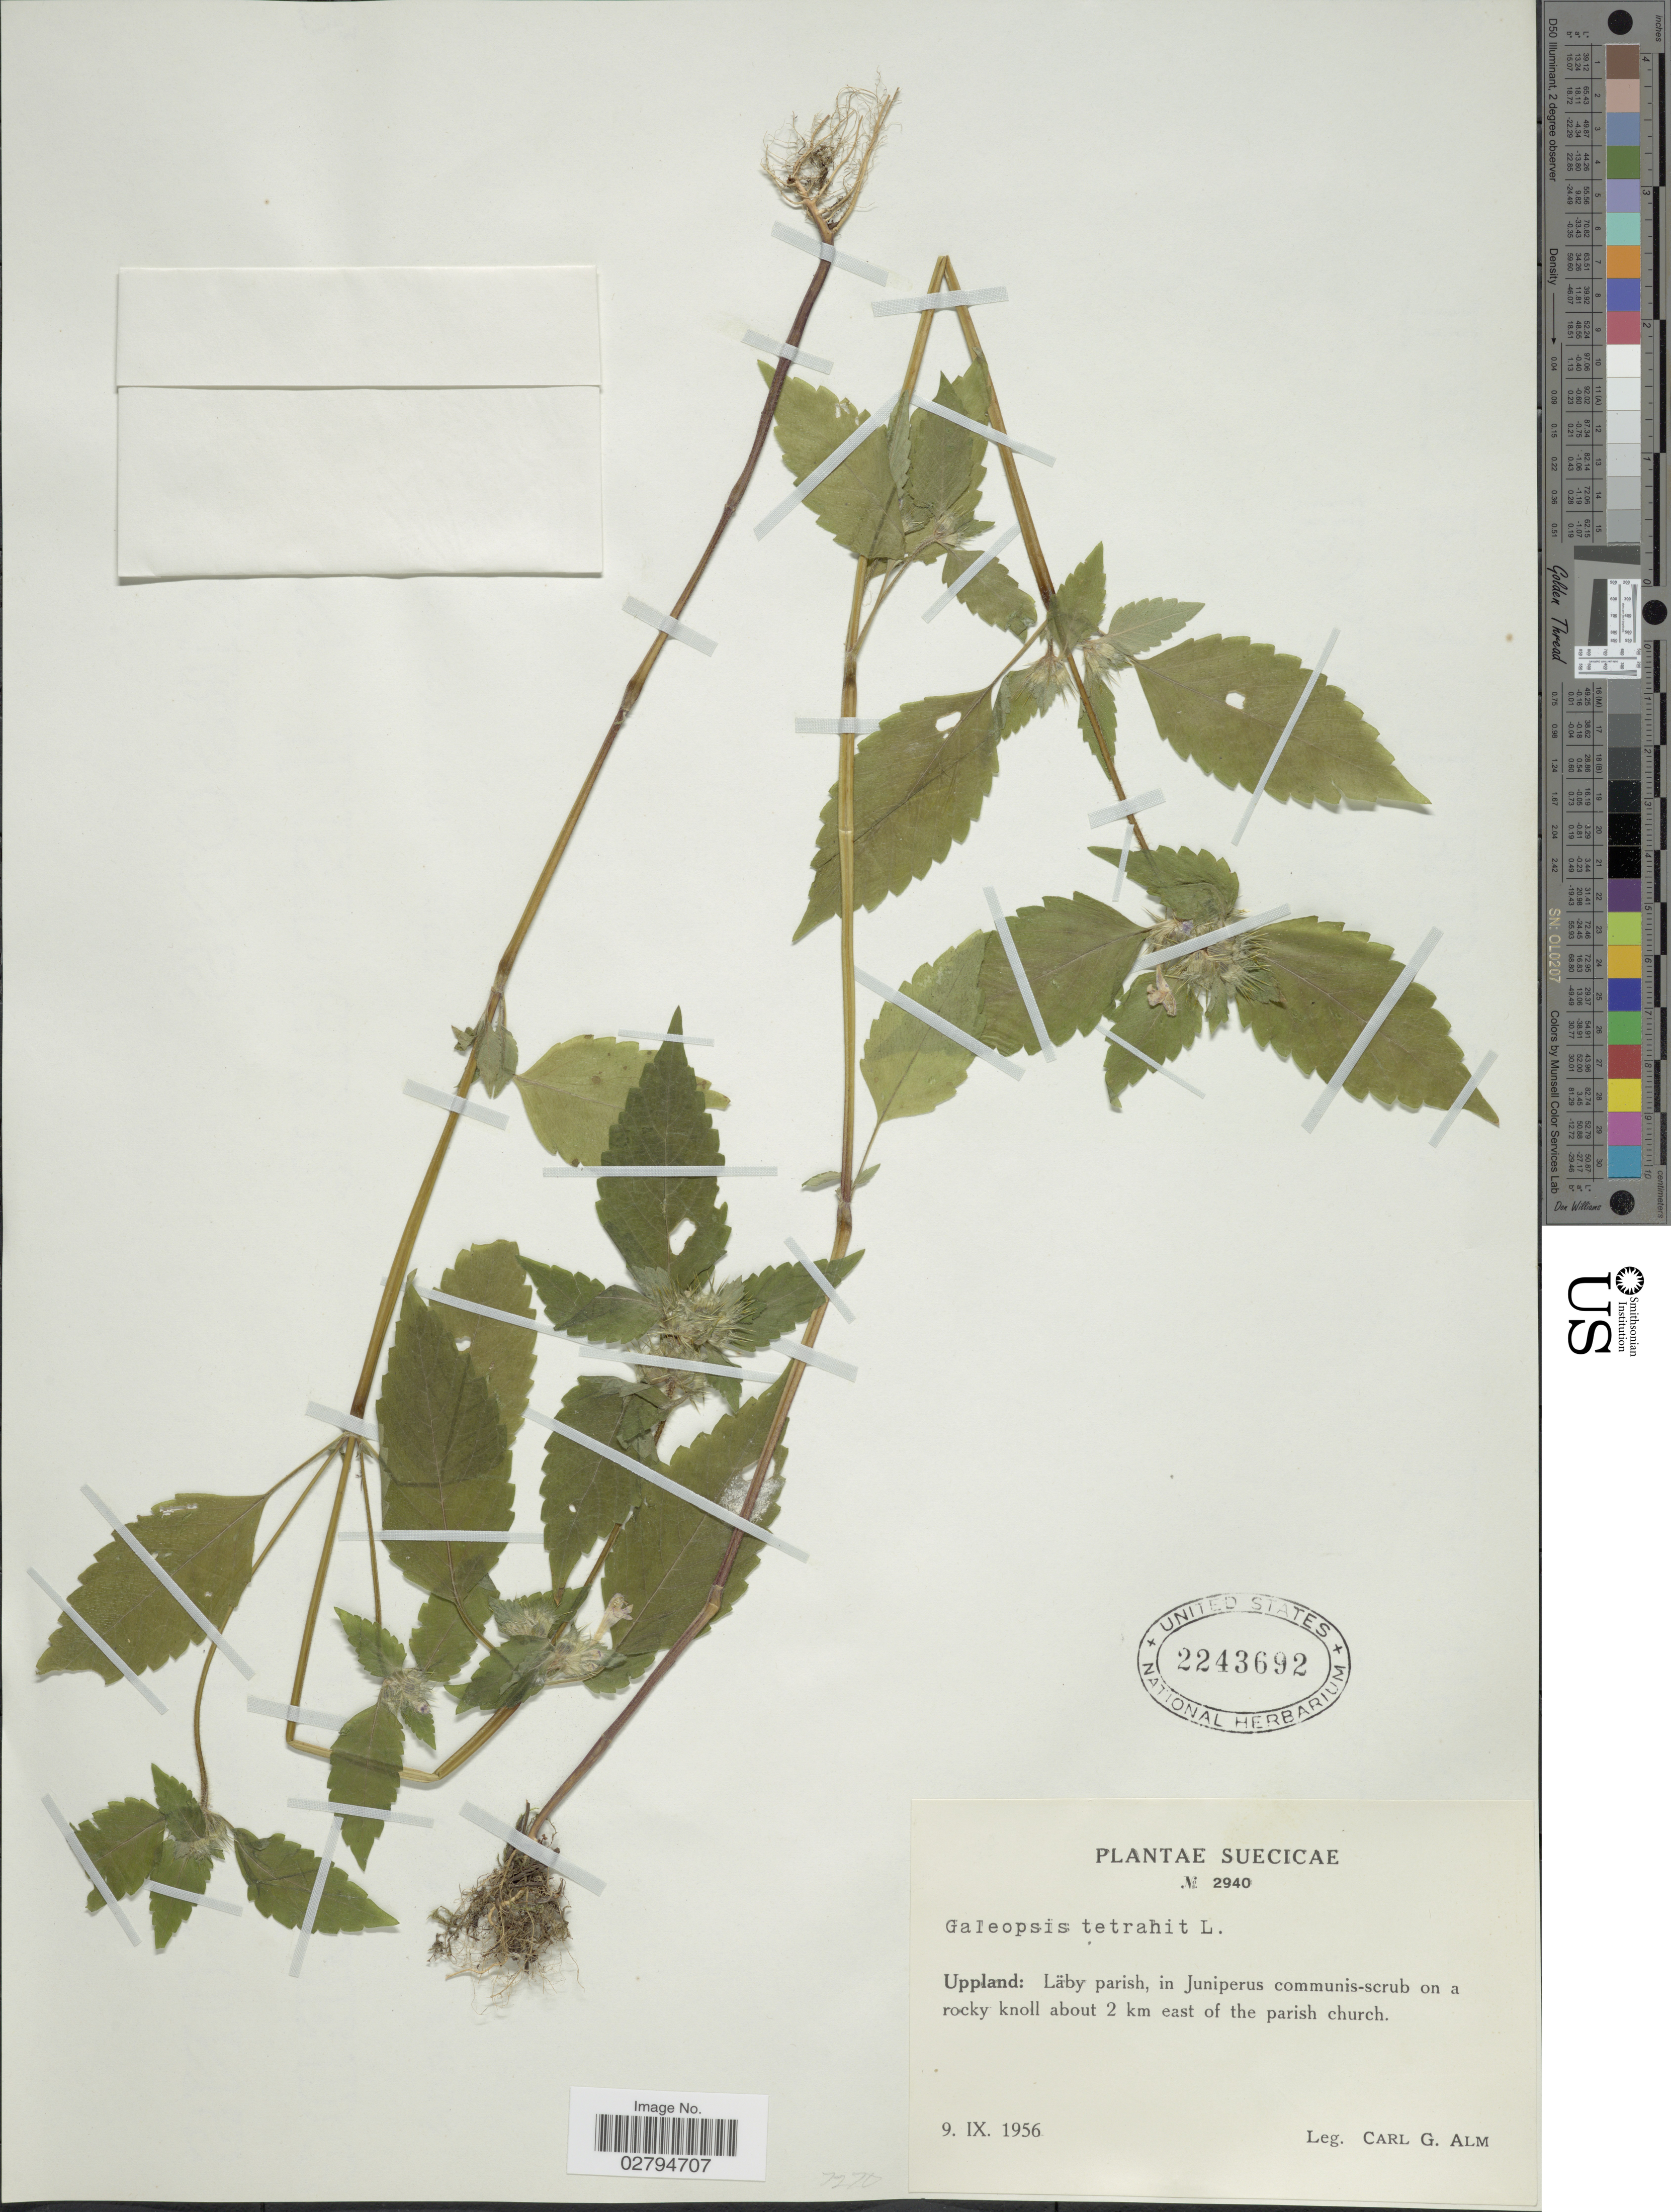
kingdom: Plantae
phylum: Tracheophyta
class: Magnoliopsida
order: Lamiales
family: Lamiaceae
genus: Galeopsis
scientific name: Galeopsis tetrahit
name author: L.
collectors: C. G. Alm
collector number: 2940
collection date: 1956-09-09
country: Sweden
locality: Uppland: Läby parish, in Juniperus communis-scrub on a rocky knoll about 2 km east of the parish church.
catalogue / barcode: US 2243692